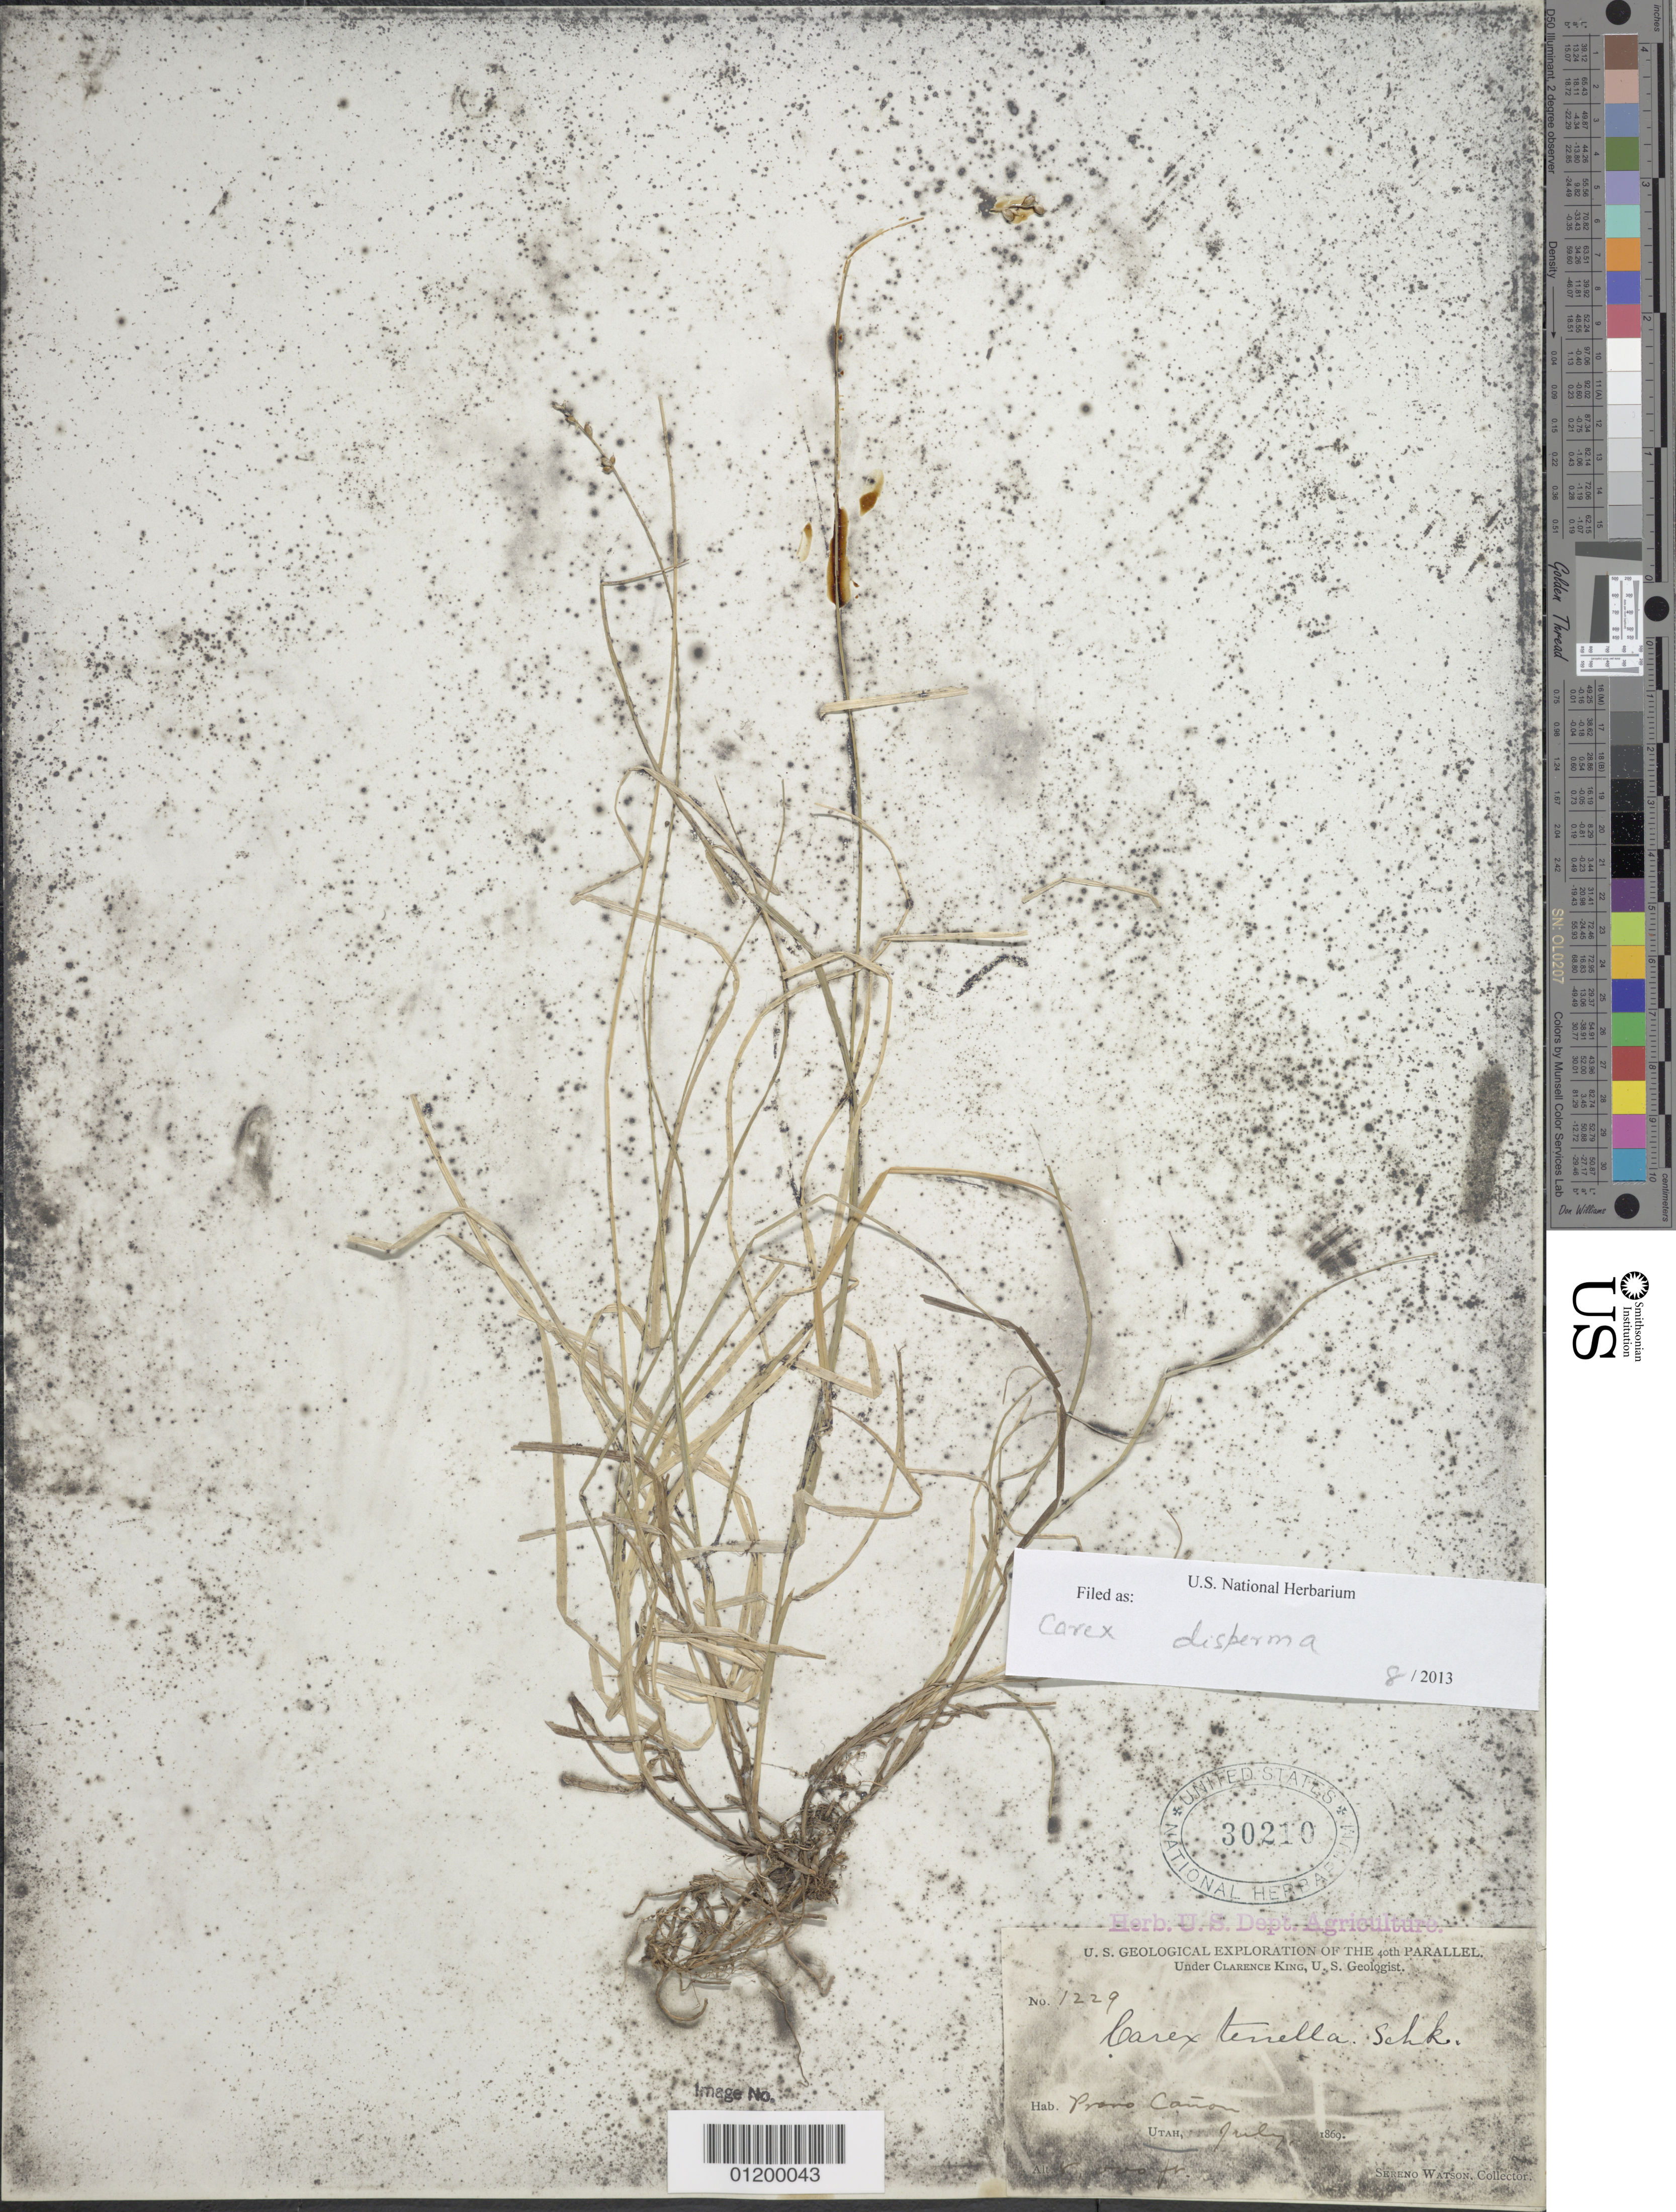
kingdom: Plantae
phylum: Tracheophyta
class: Liliopsida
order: Poales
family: Cyperaceae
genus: Carex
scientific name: Carex disperma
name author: Dewey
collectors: S. Watson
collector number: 1229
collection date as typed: Jul 1869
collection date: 1869-07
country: United States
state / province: Utah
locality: Provo Canyon.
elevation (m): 2438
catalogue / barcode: US 30210